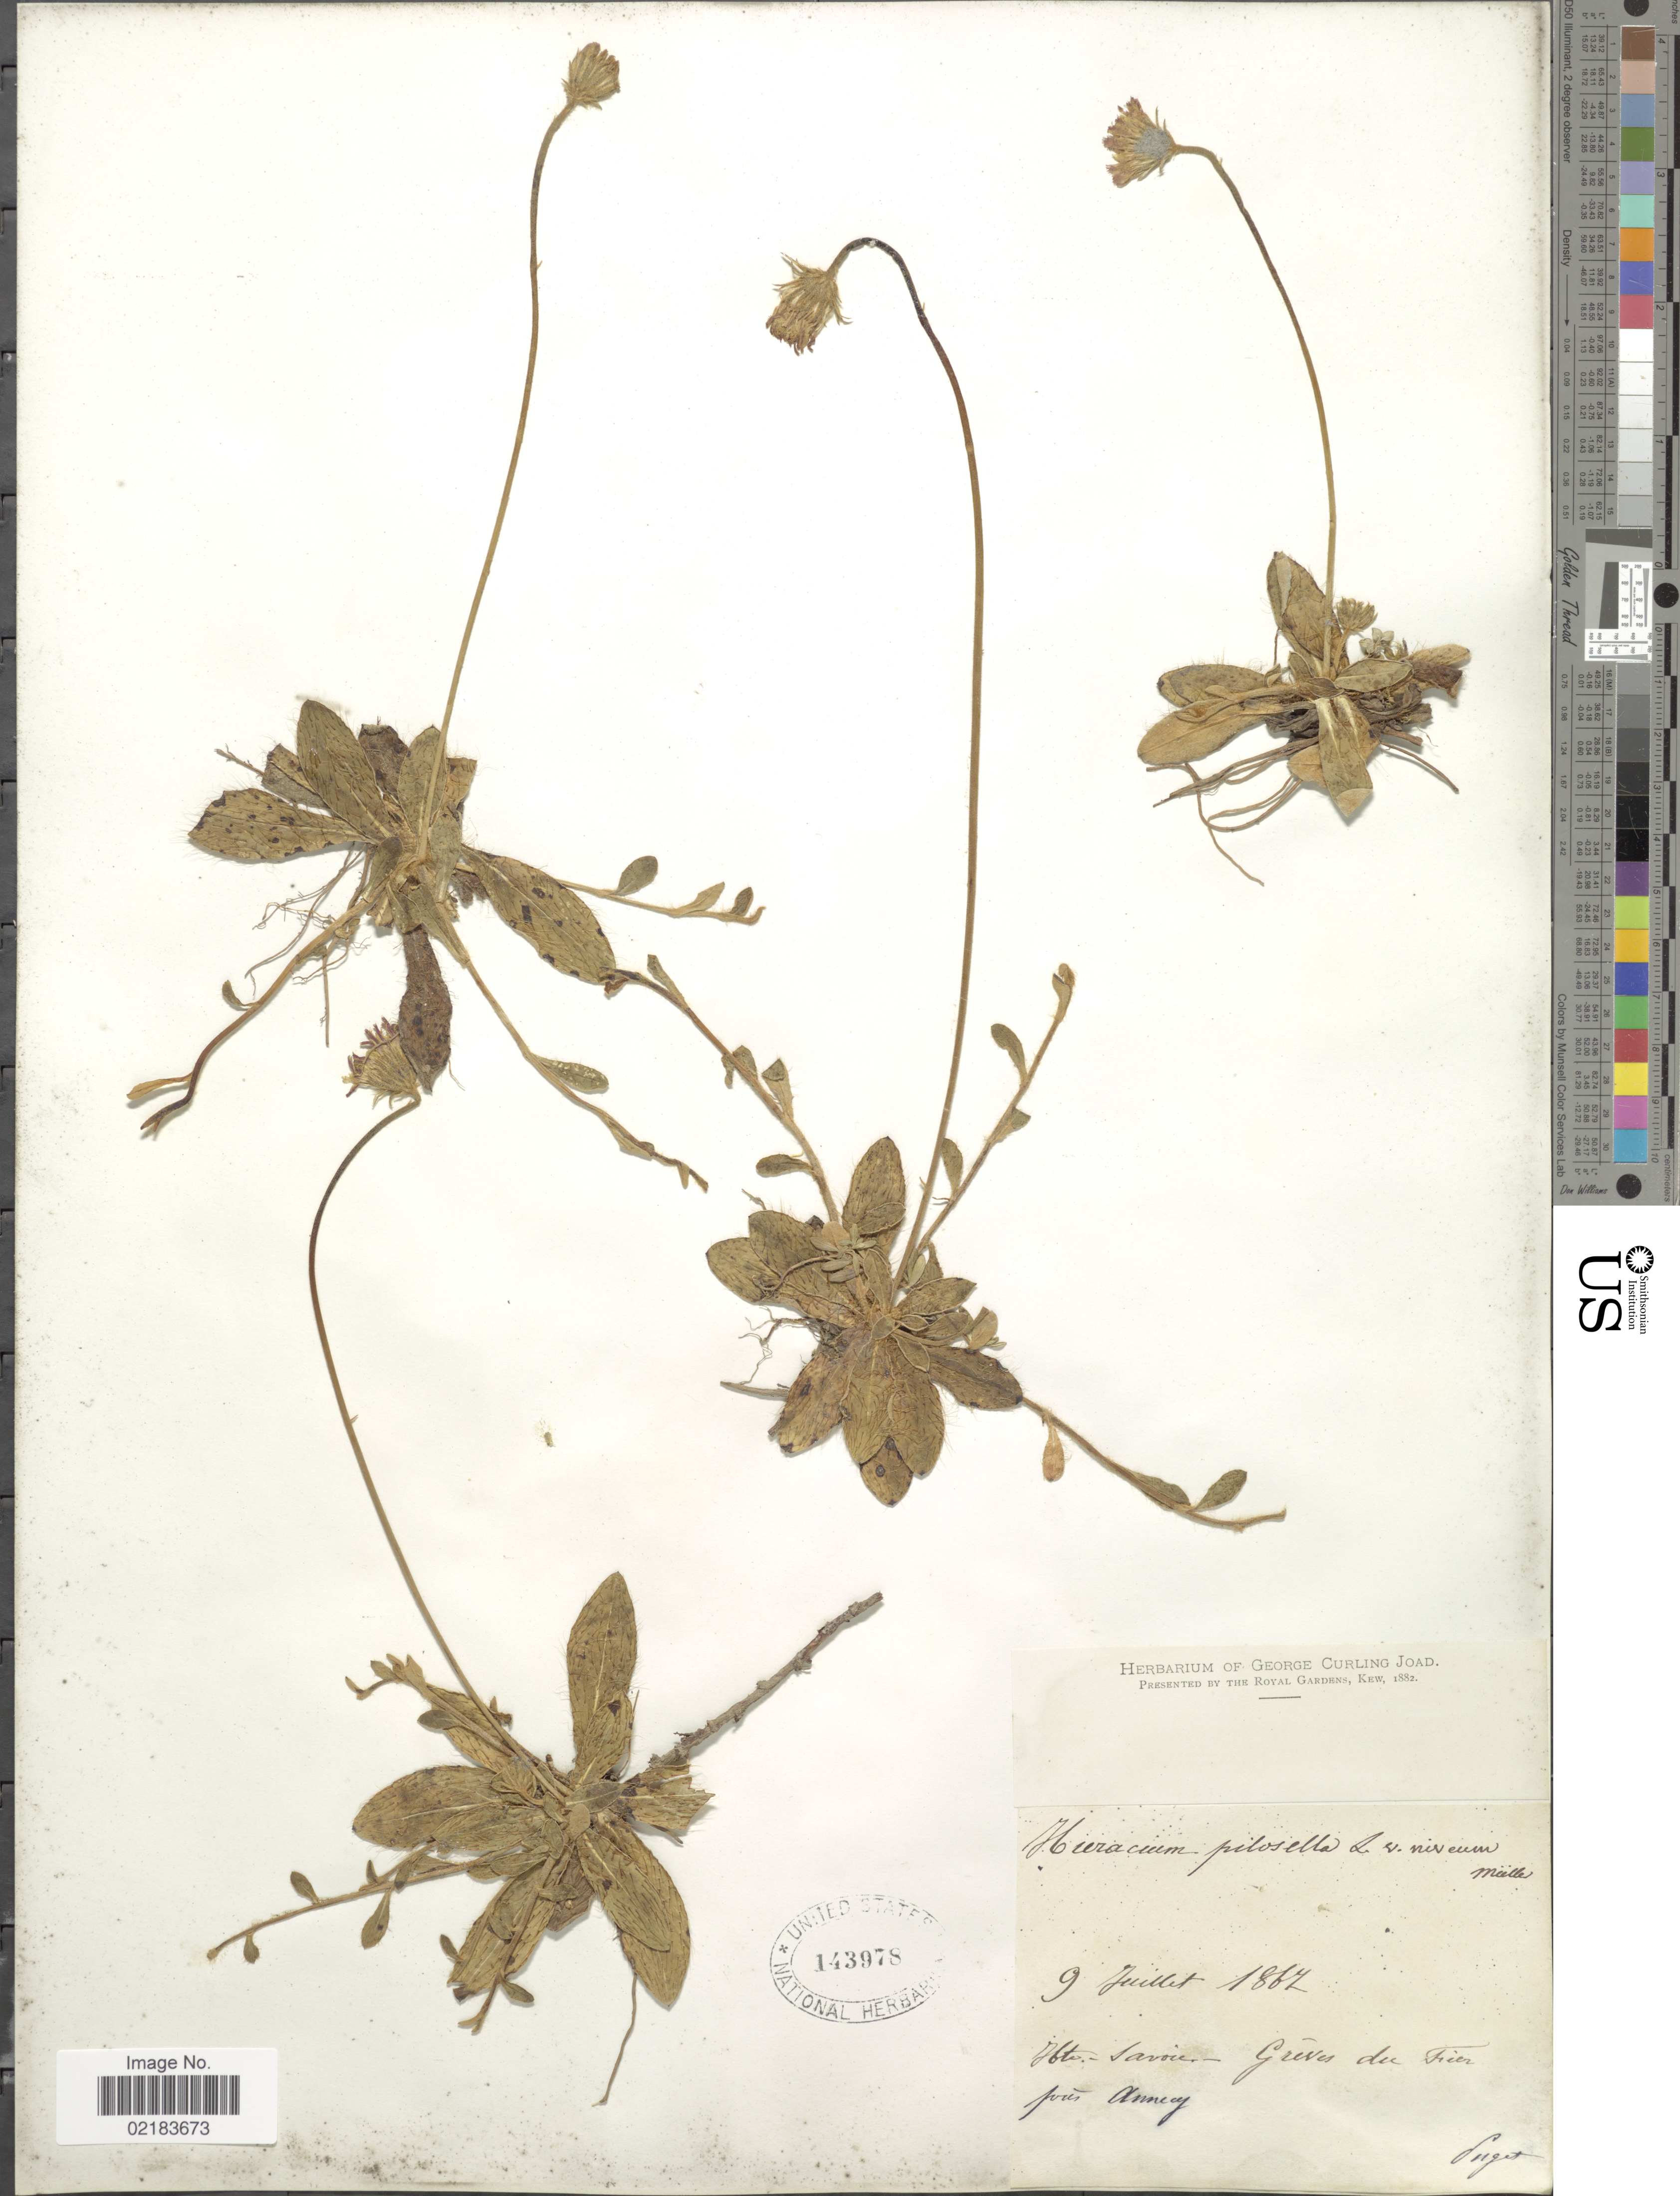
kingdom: Plantae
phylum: Tracheophyta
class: Magnoliopsida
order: Asterales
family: Asteraceae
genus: Pilosella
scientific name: Pilosella officinarum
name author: Vaill.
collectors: -. Puget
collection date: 1867-07-09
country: France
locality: Hte. Savoie - Gréves du Trier près Annecy.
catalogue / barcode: US 143978